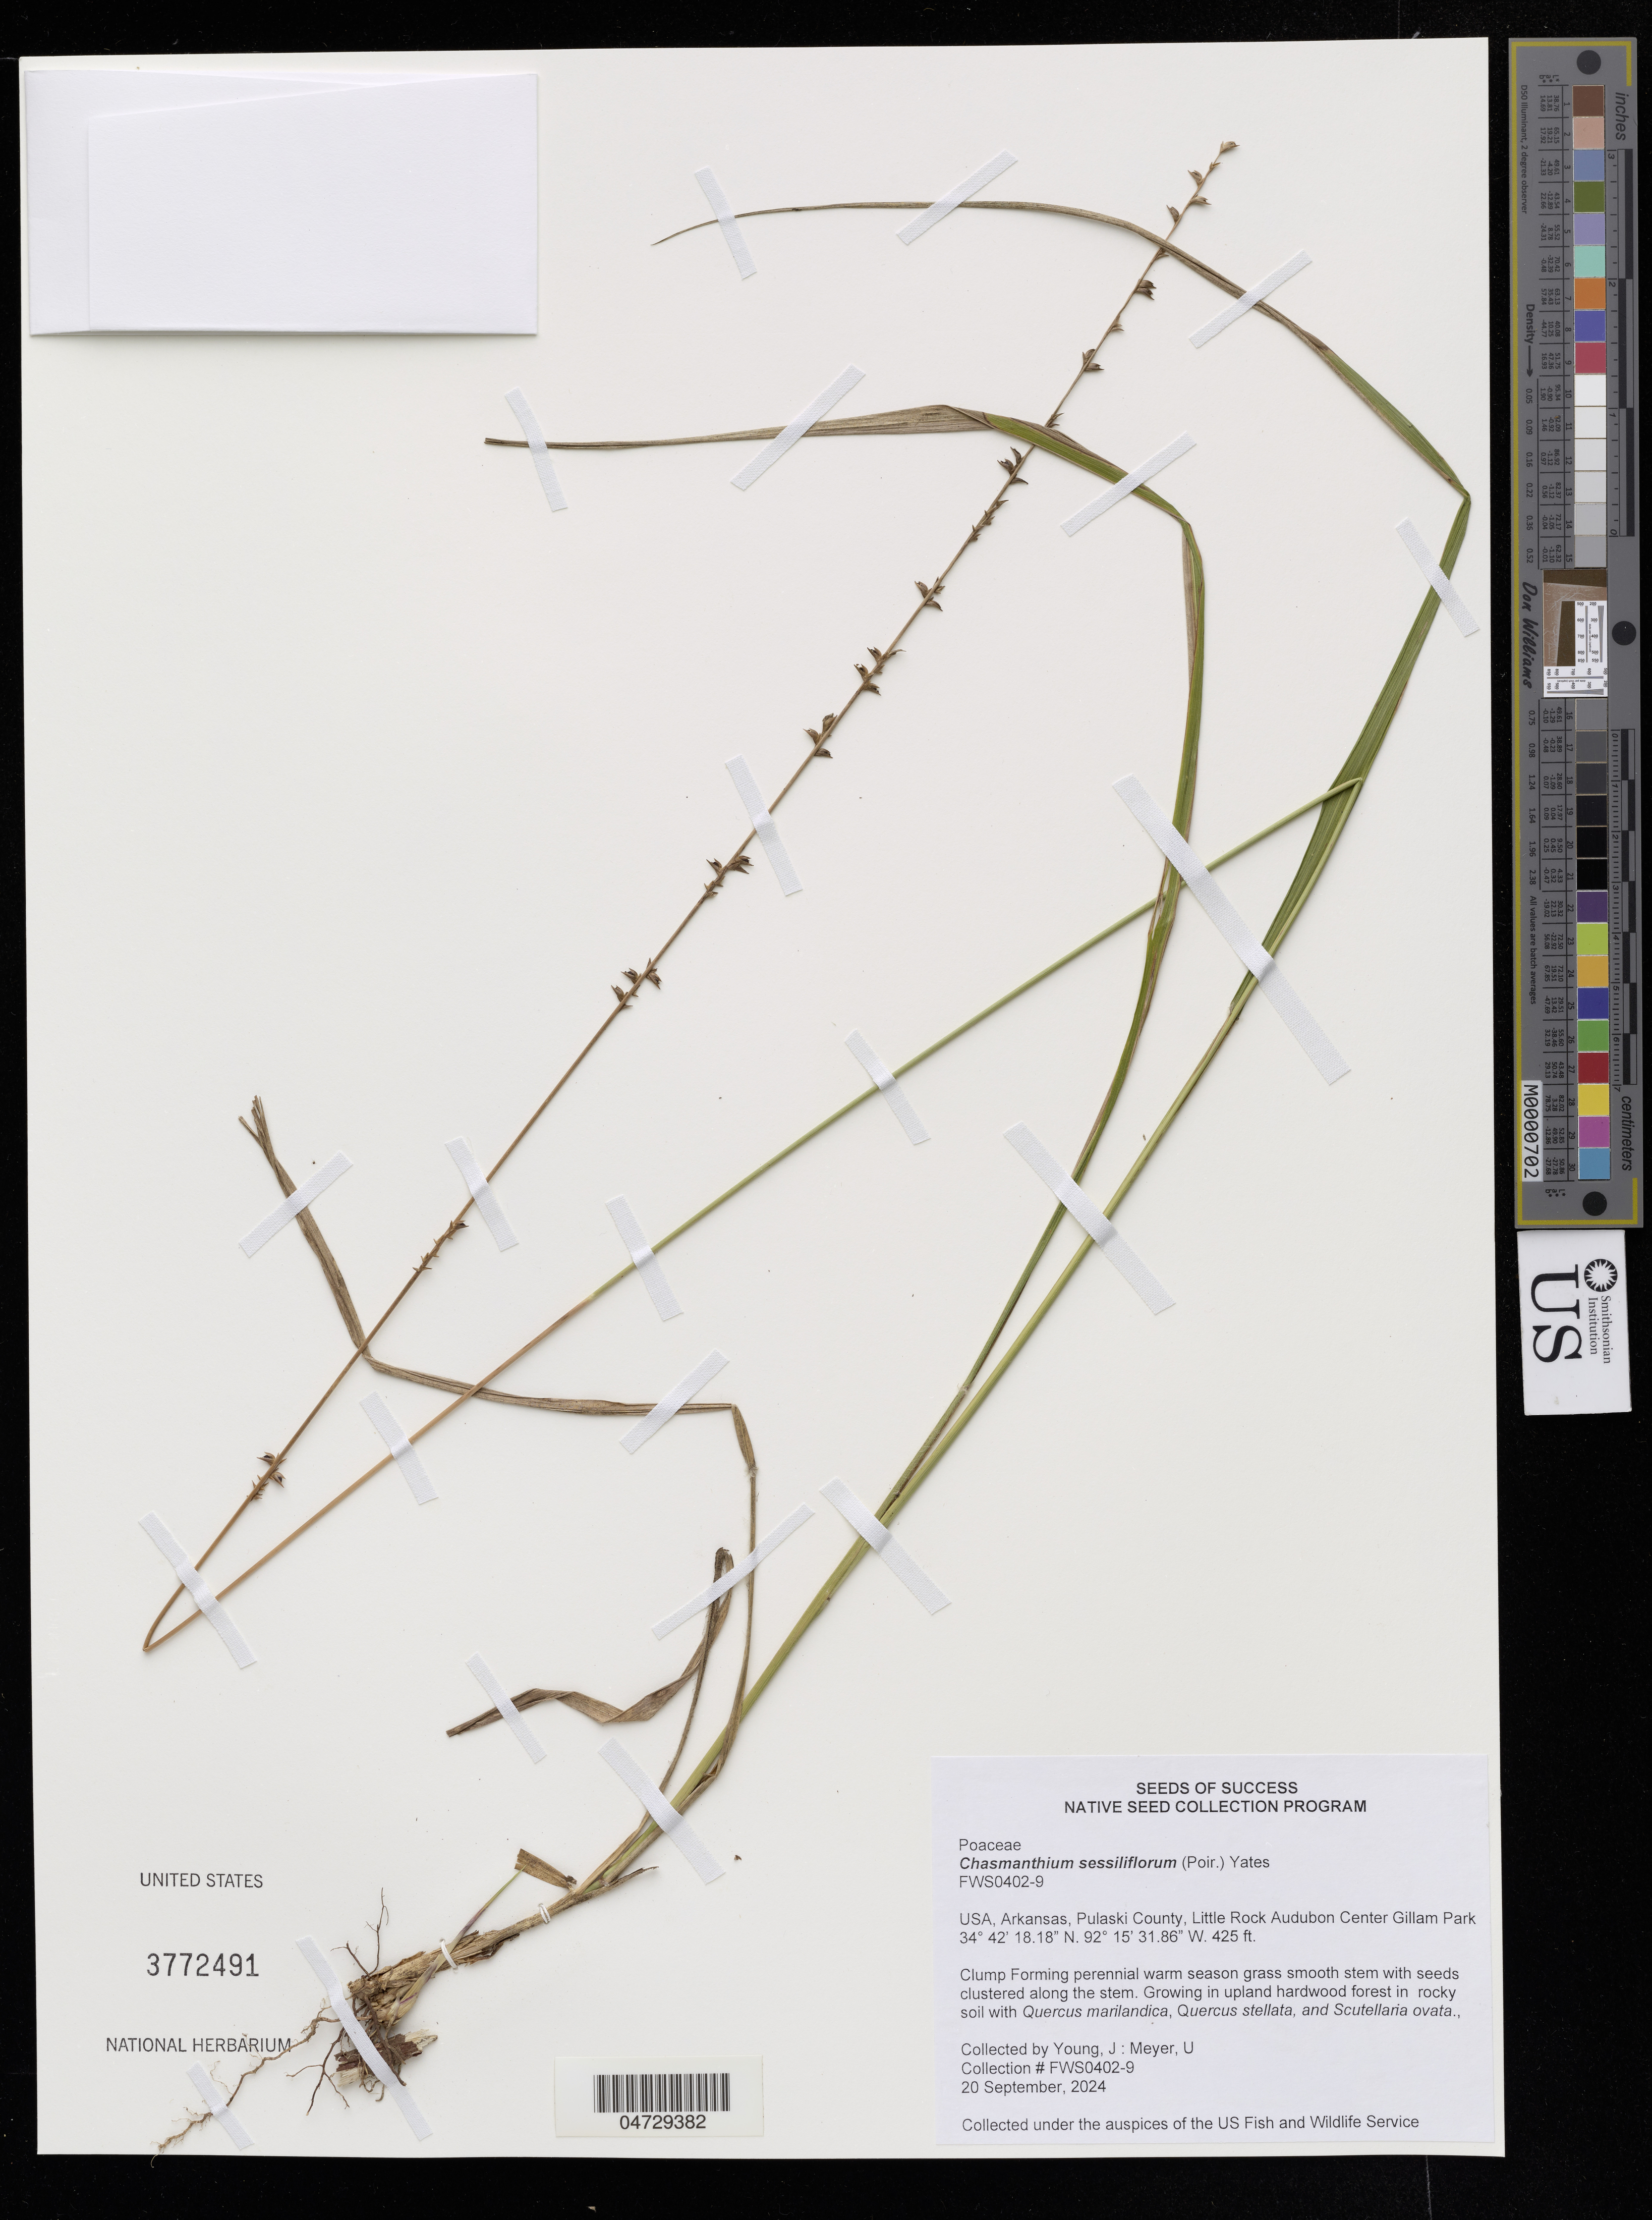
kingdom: Plantae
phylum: Tracheophyta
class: Liliopsida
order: Poales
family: Poaceae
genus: Chasmanthium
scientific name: Chasmanthium sessiliflorum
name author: (Poir.) H.O. Yates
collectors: J. Young & U. Meyer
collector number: FWS0402-9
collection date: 2024-09-20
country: United States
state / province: Arkansas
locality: USA, Arkansas, Pulaski County, Little Rock Audubon Center Gillam Park.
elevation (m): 130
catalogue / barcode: US 3772491